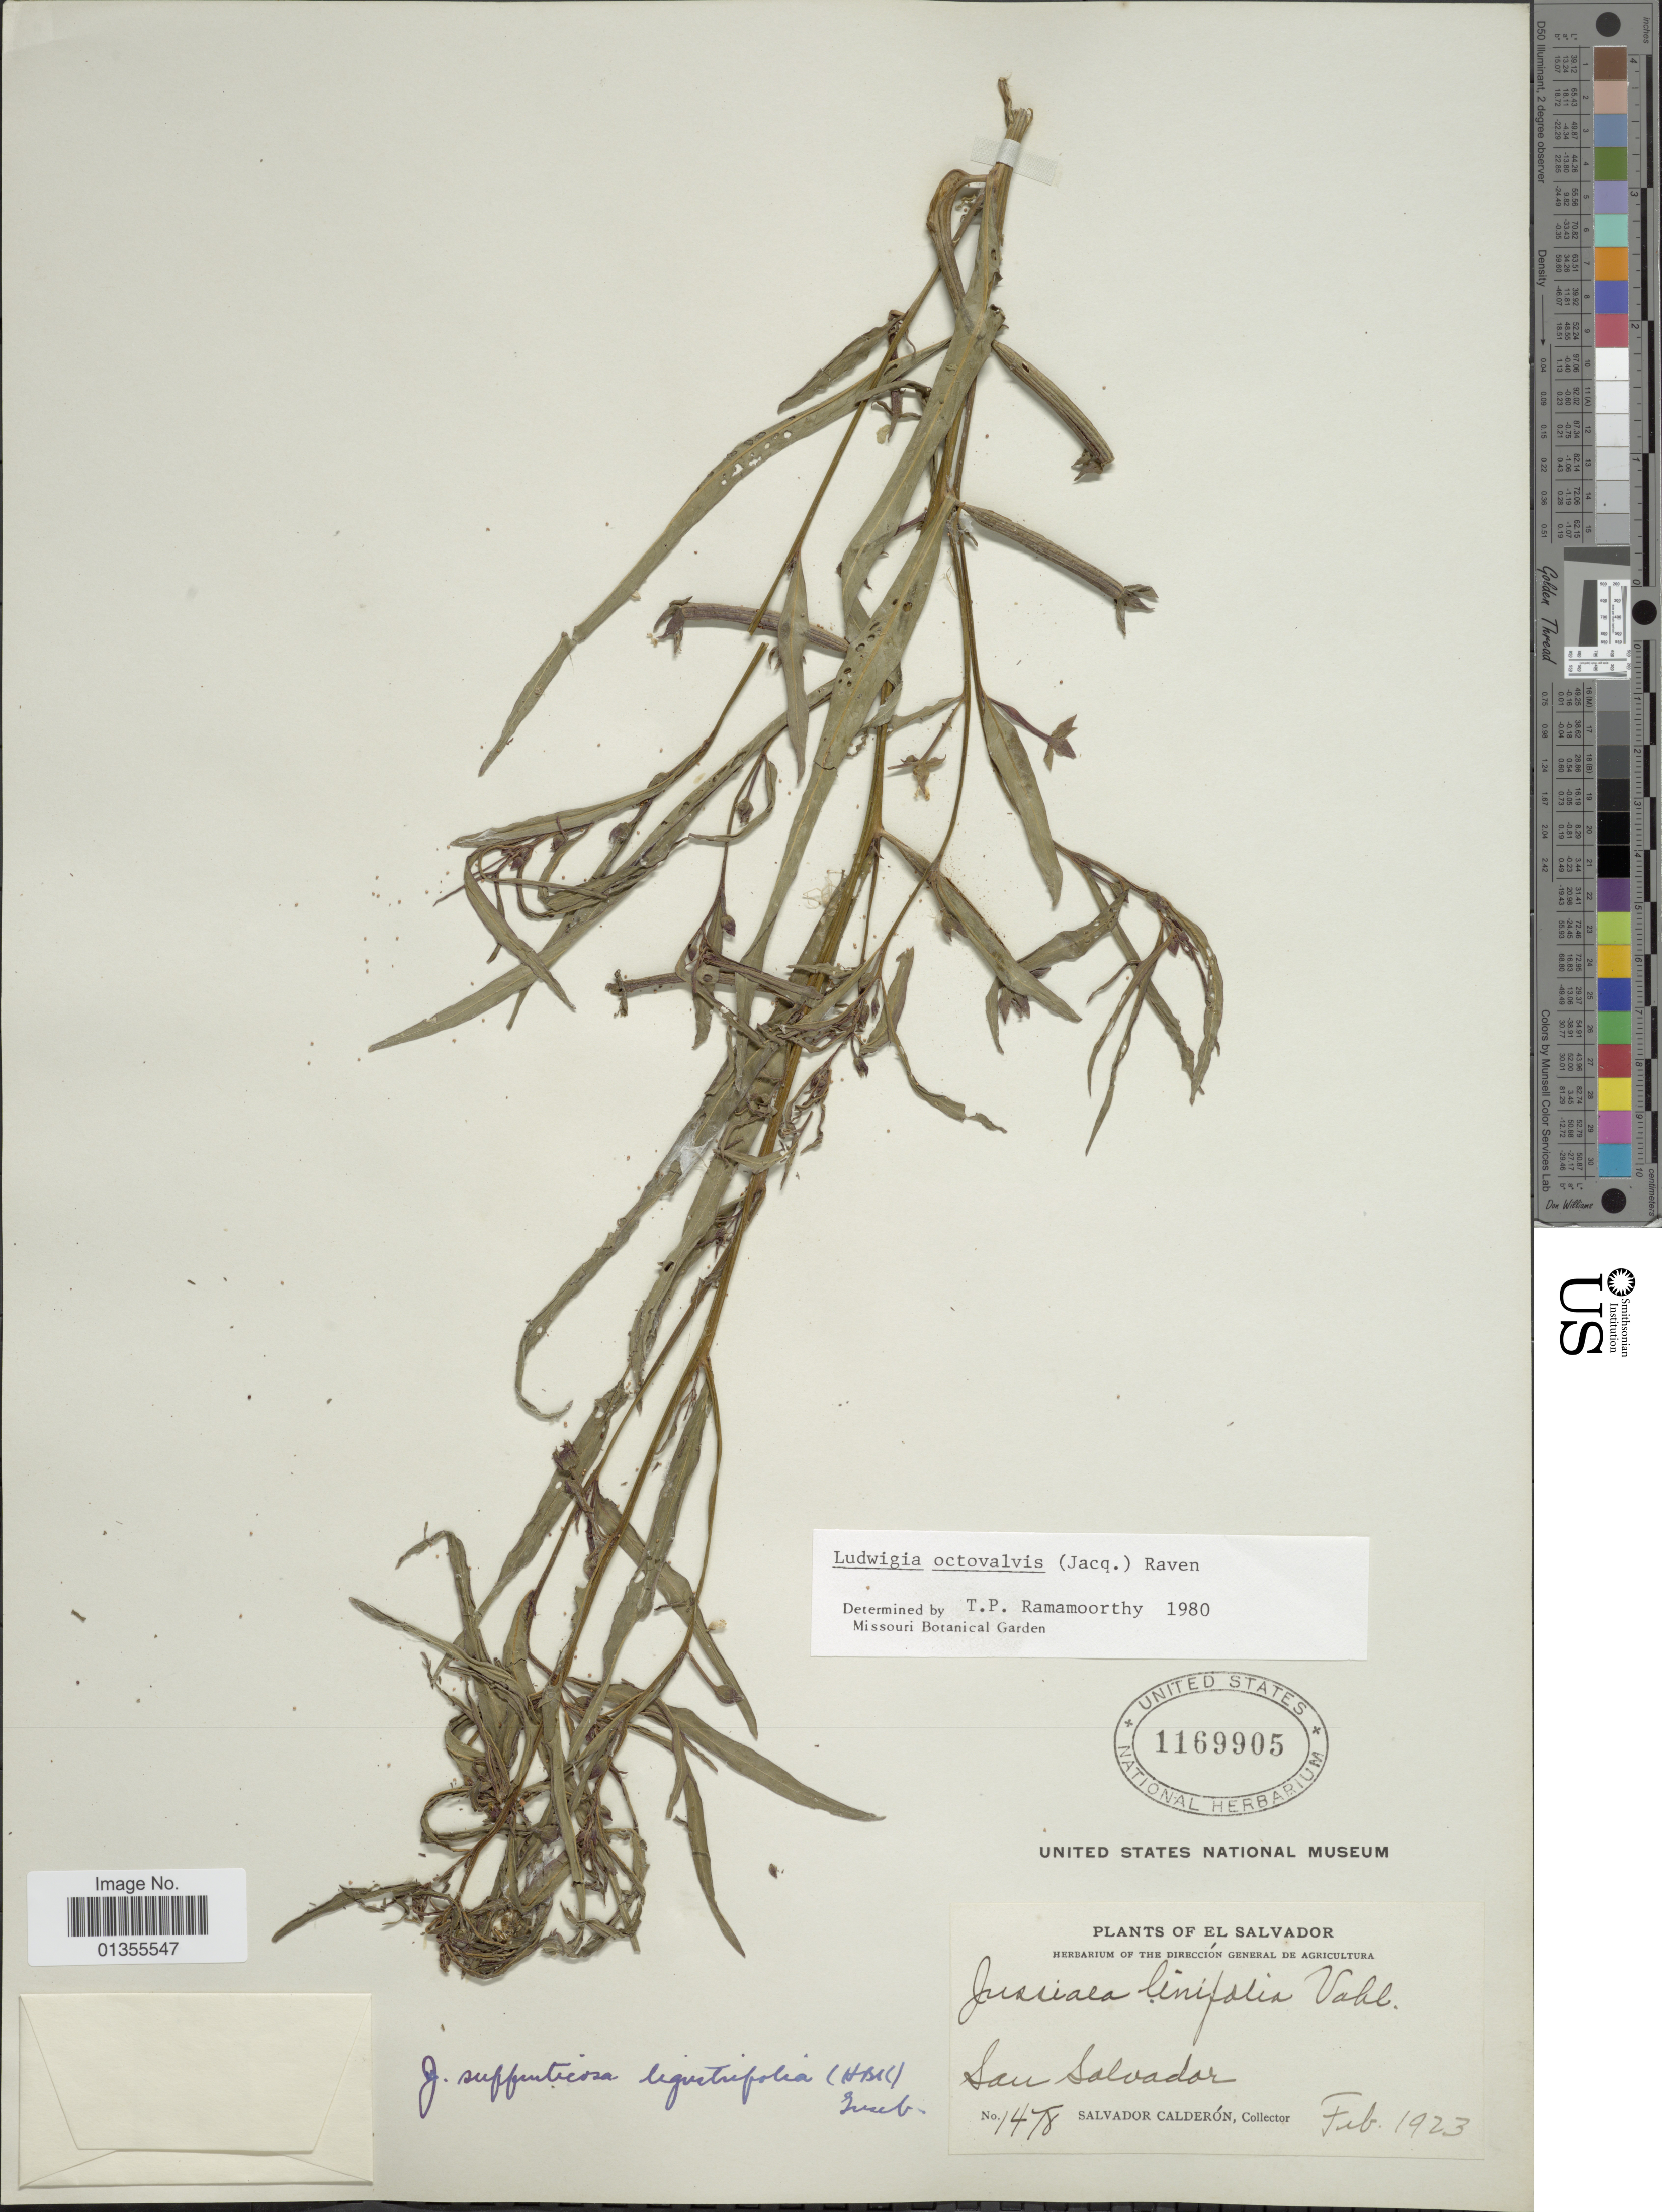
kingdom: Plantae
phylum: Tracheophyta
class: Magnoliopsida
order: Myrtales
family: Onagraceae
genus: Ludwigia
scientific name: Ludwigia octovalvis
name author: (Jacq.) P.H. Raven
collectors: S. Calderón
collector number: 1478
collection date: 1923-02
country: El Salvador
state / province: San Salvador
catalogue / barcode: US 1169905